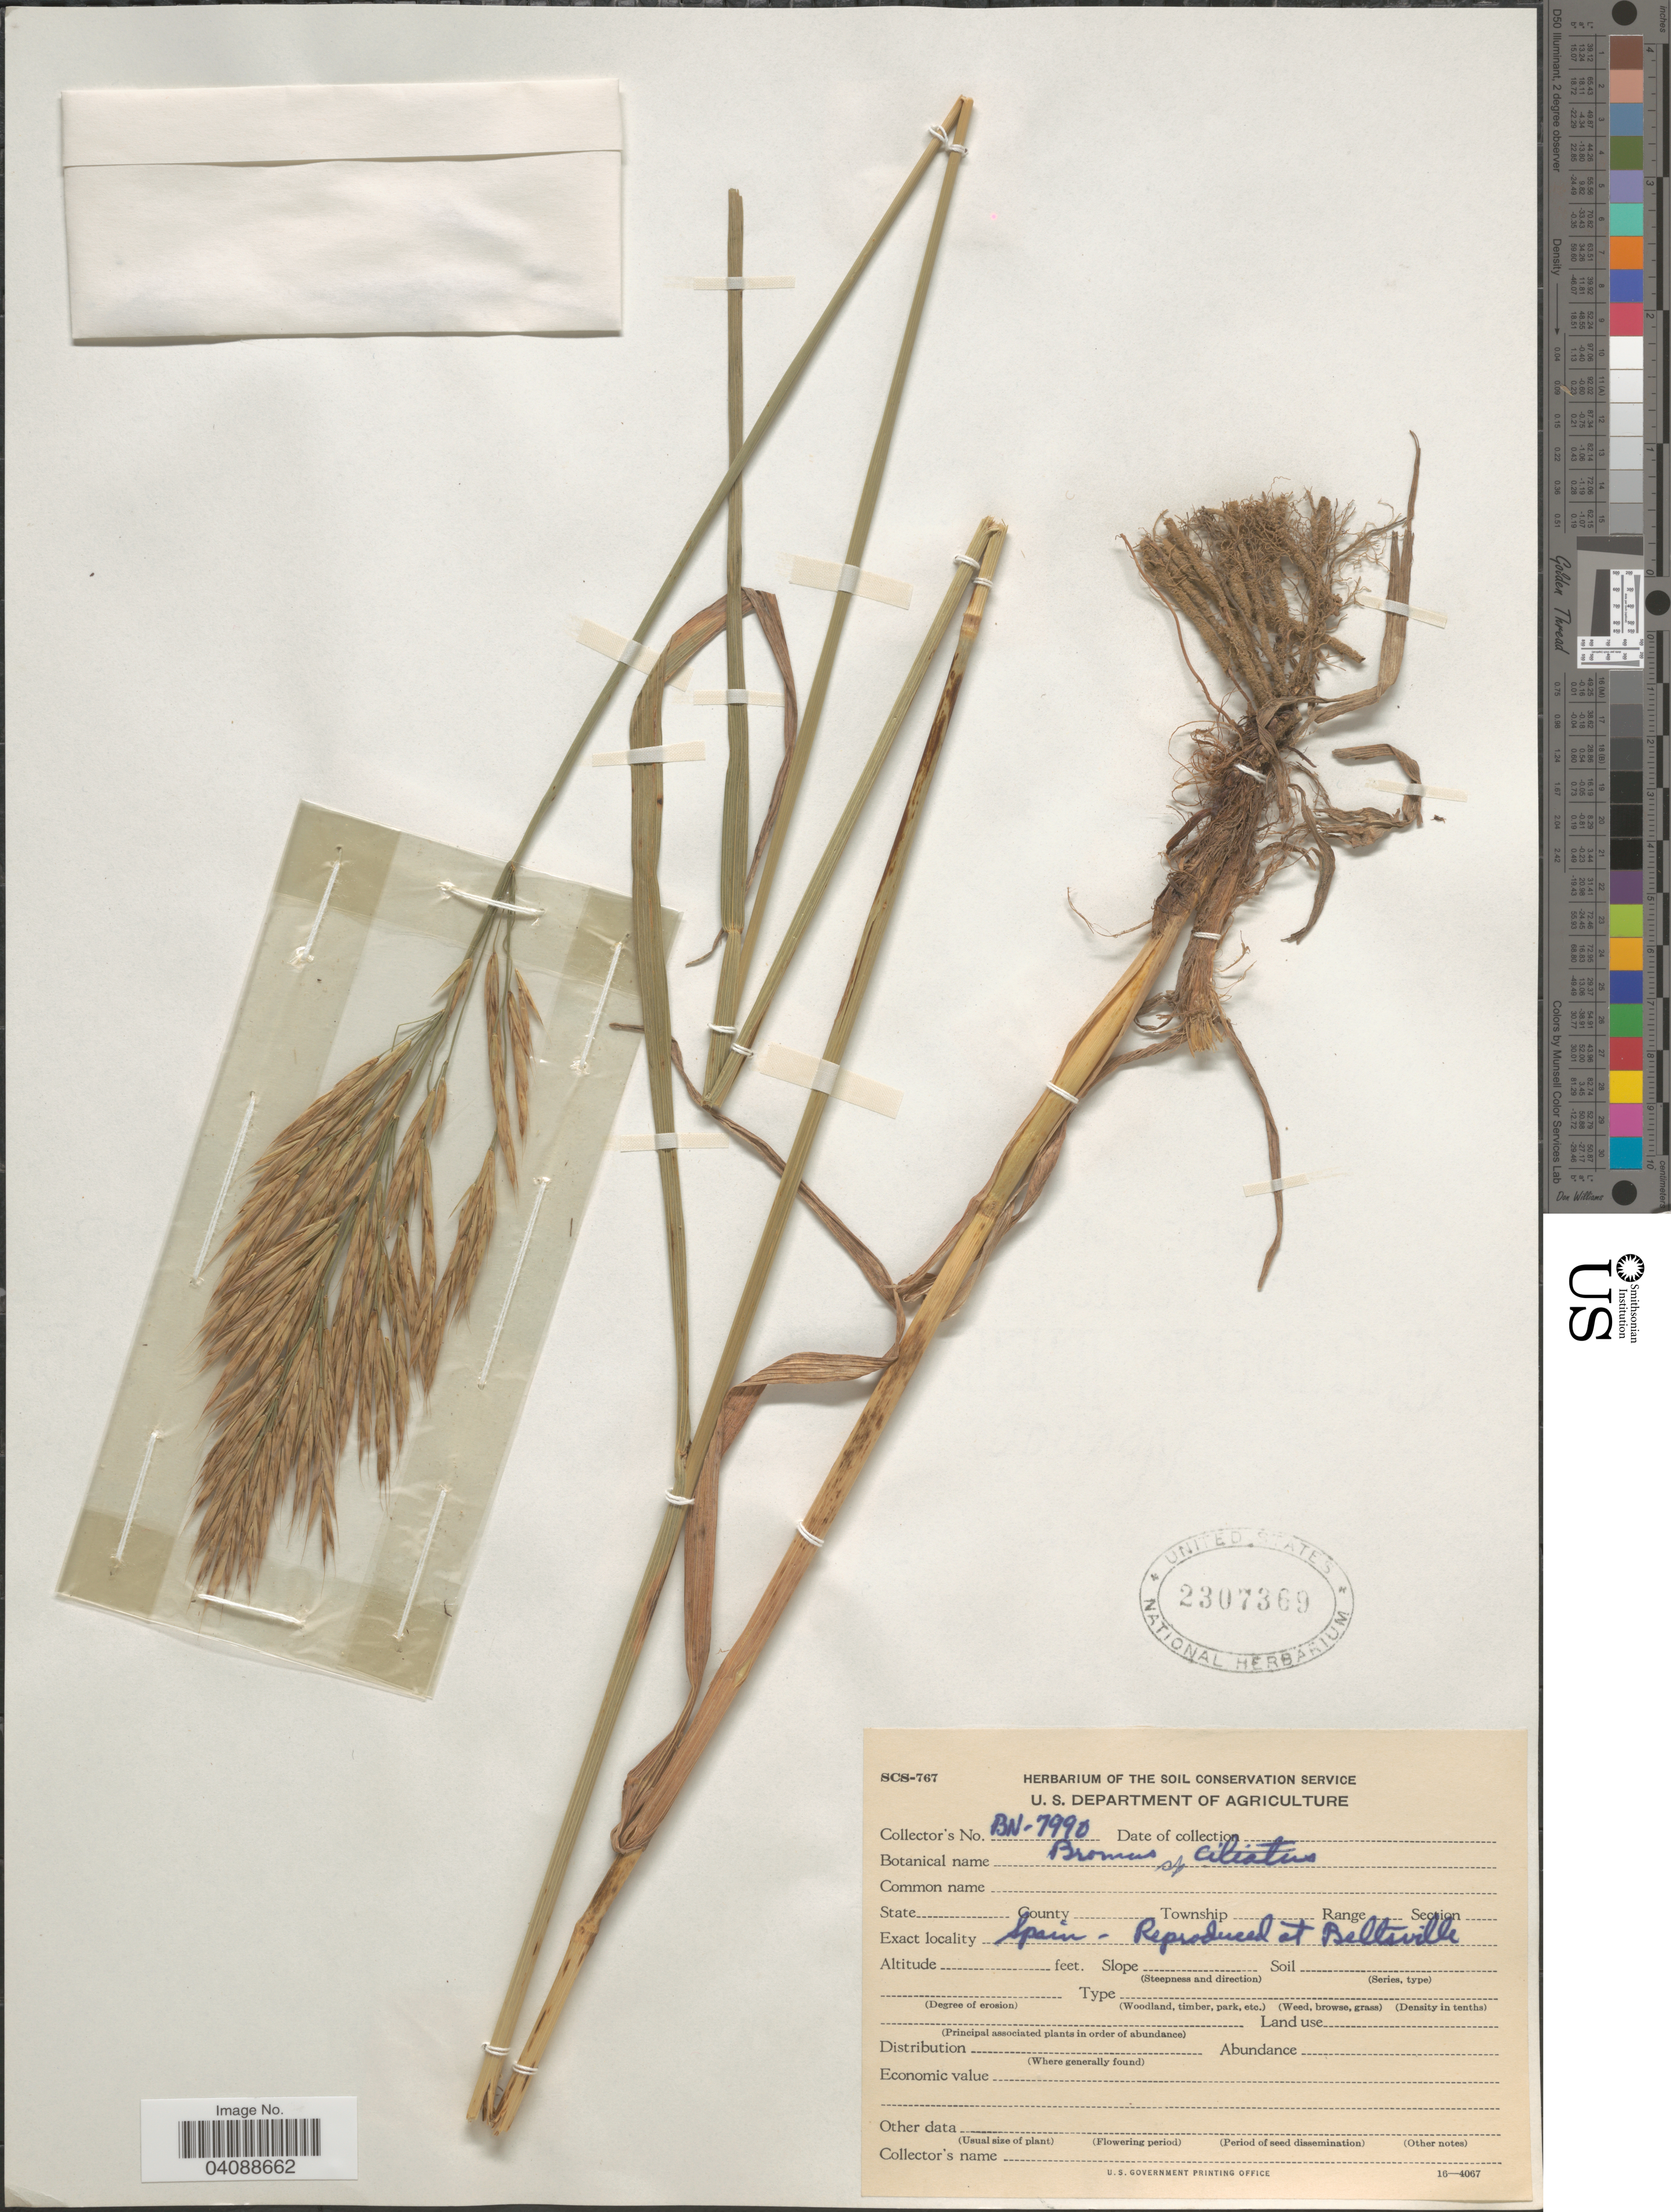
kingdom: Plantae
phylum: Tracheophyta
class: Liliopsida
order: Poales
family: Poaceae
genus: Bromus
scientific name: Bromus sp.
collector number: BN-7990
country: United States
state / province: Maryland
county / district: Prince George's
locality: Reproduced at Beltsville.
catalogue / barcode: US 2307369